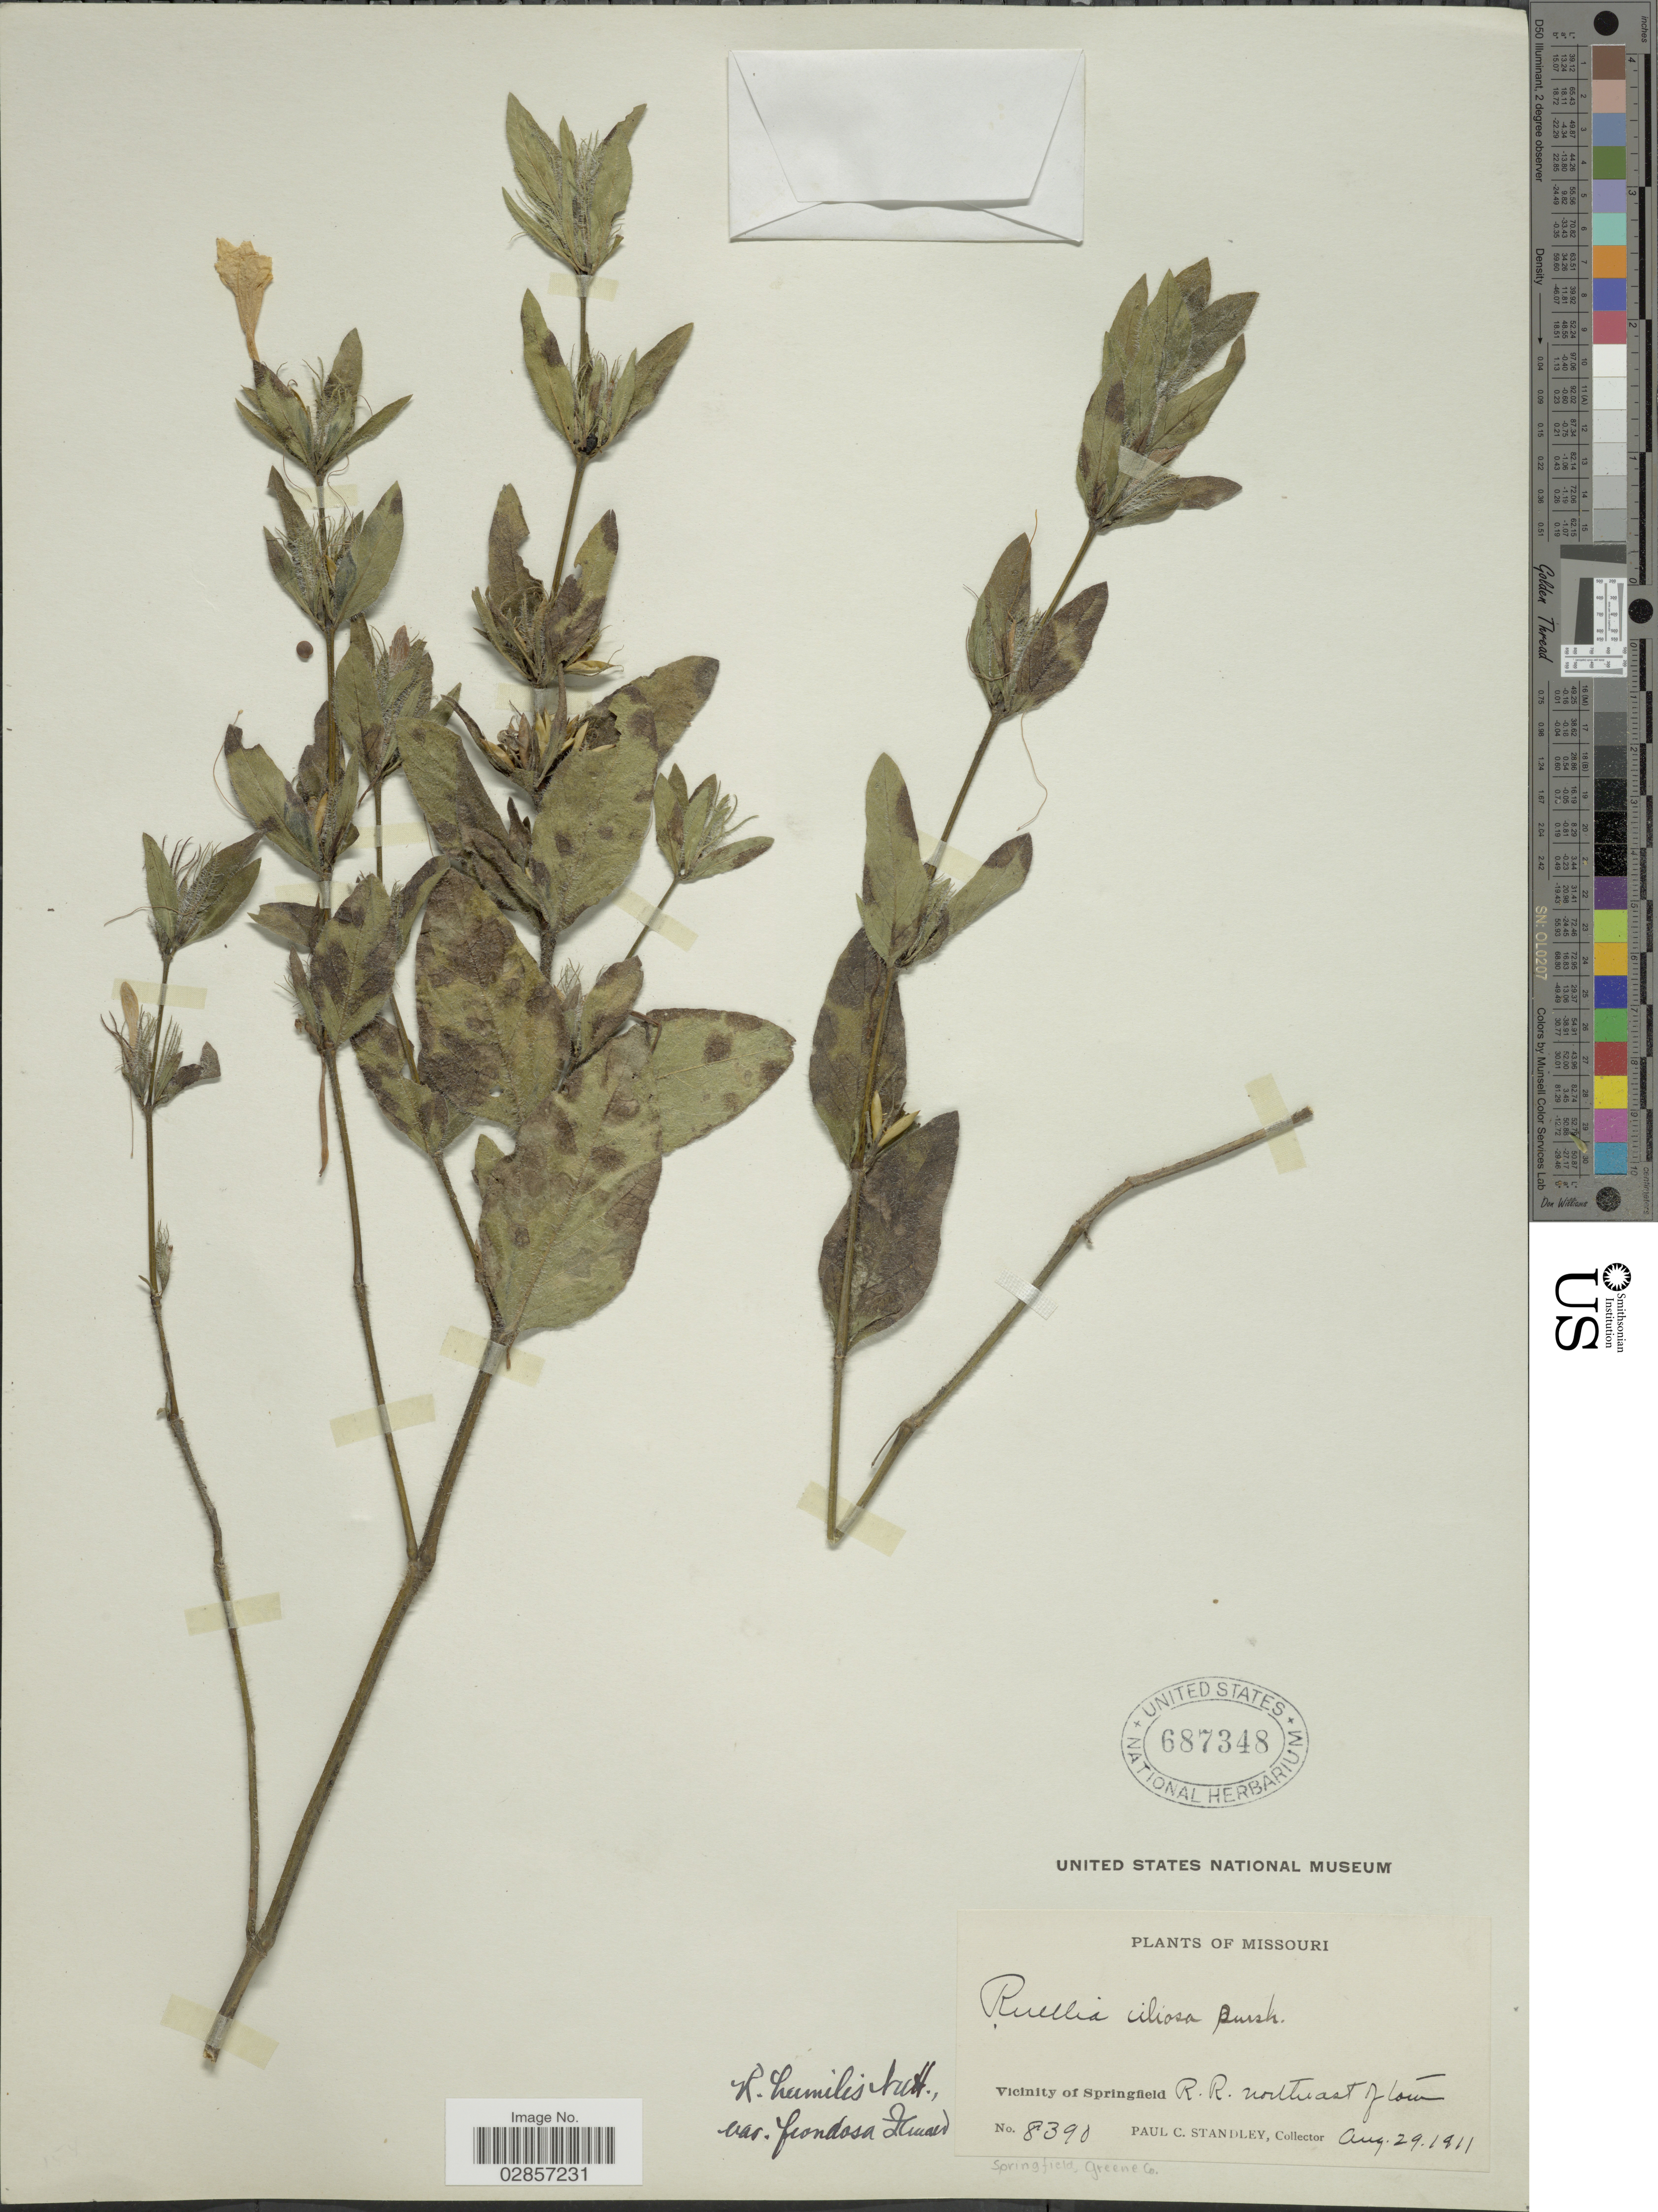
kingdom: Plantae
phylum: Tracheophyta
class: Magnoliopsida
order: Lamiales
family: Acanthaceae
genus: Ruellia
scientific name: Ruellia humilis var. frondosa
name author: Fernald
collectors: P. C. Standley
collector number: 8390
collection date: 1911-08-29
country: United States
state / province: Missouri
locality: Vicinity of Springfield, R.R. northeast of town, Springfield, Greene Co.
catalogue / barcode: US 687348